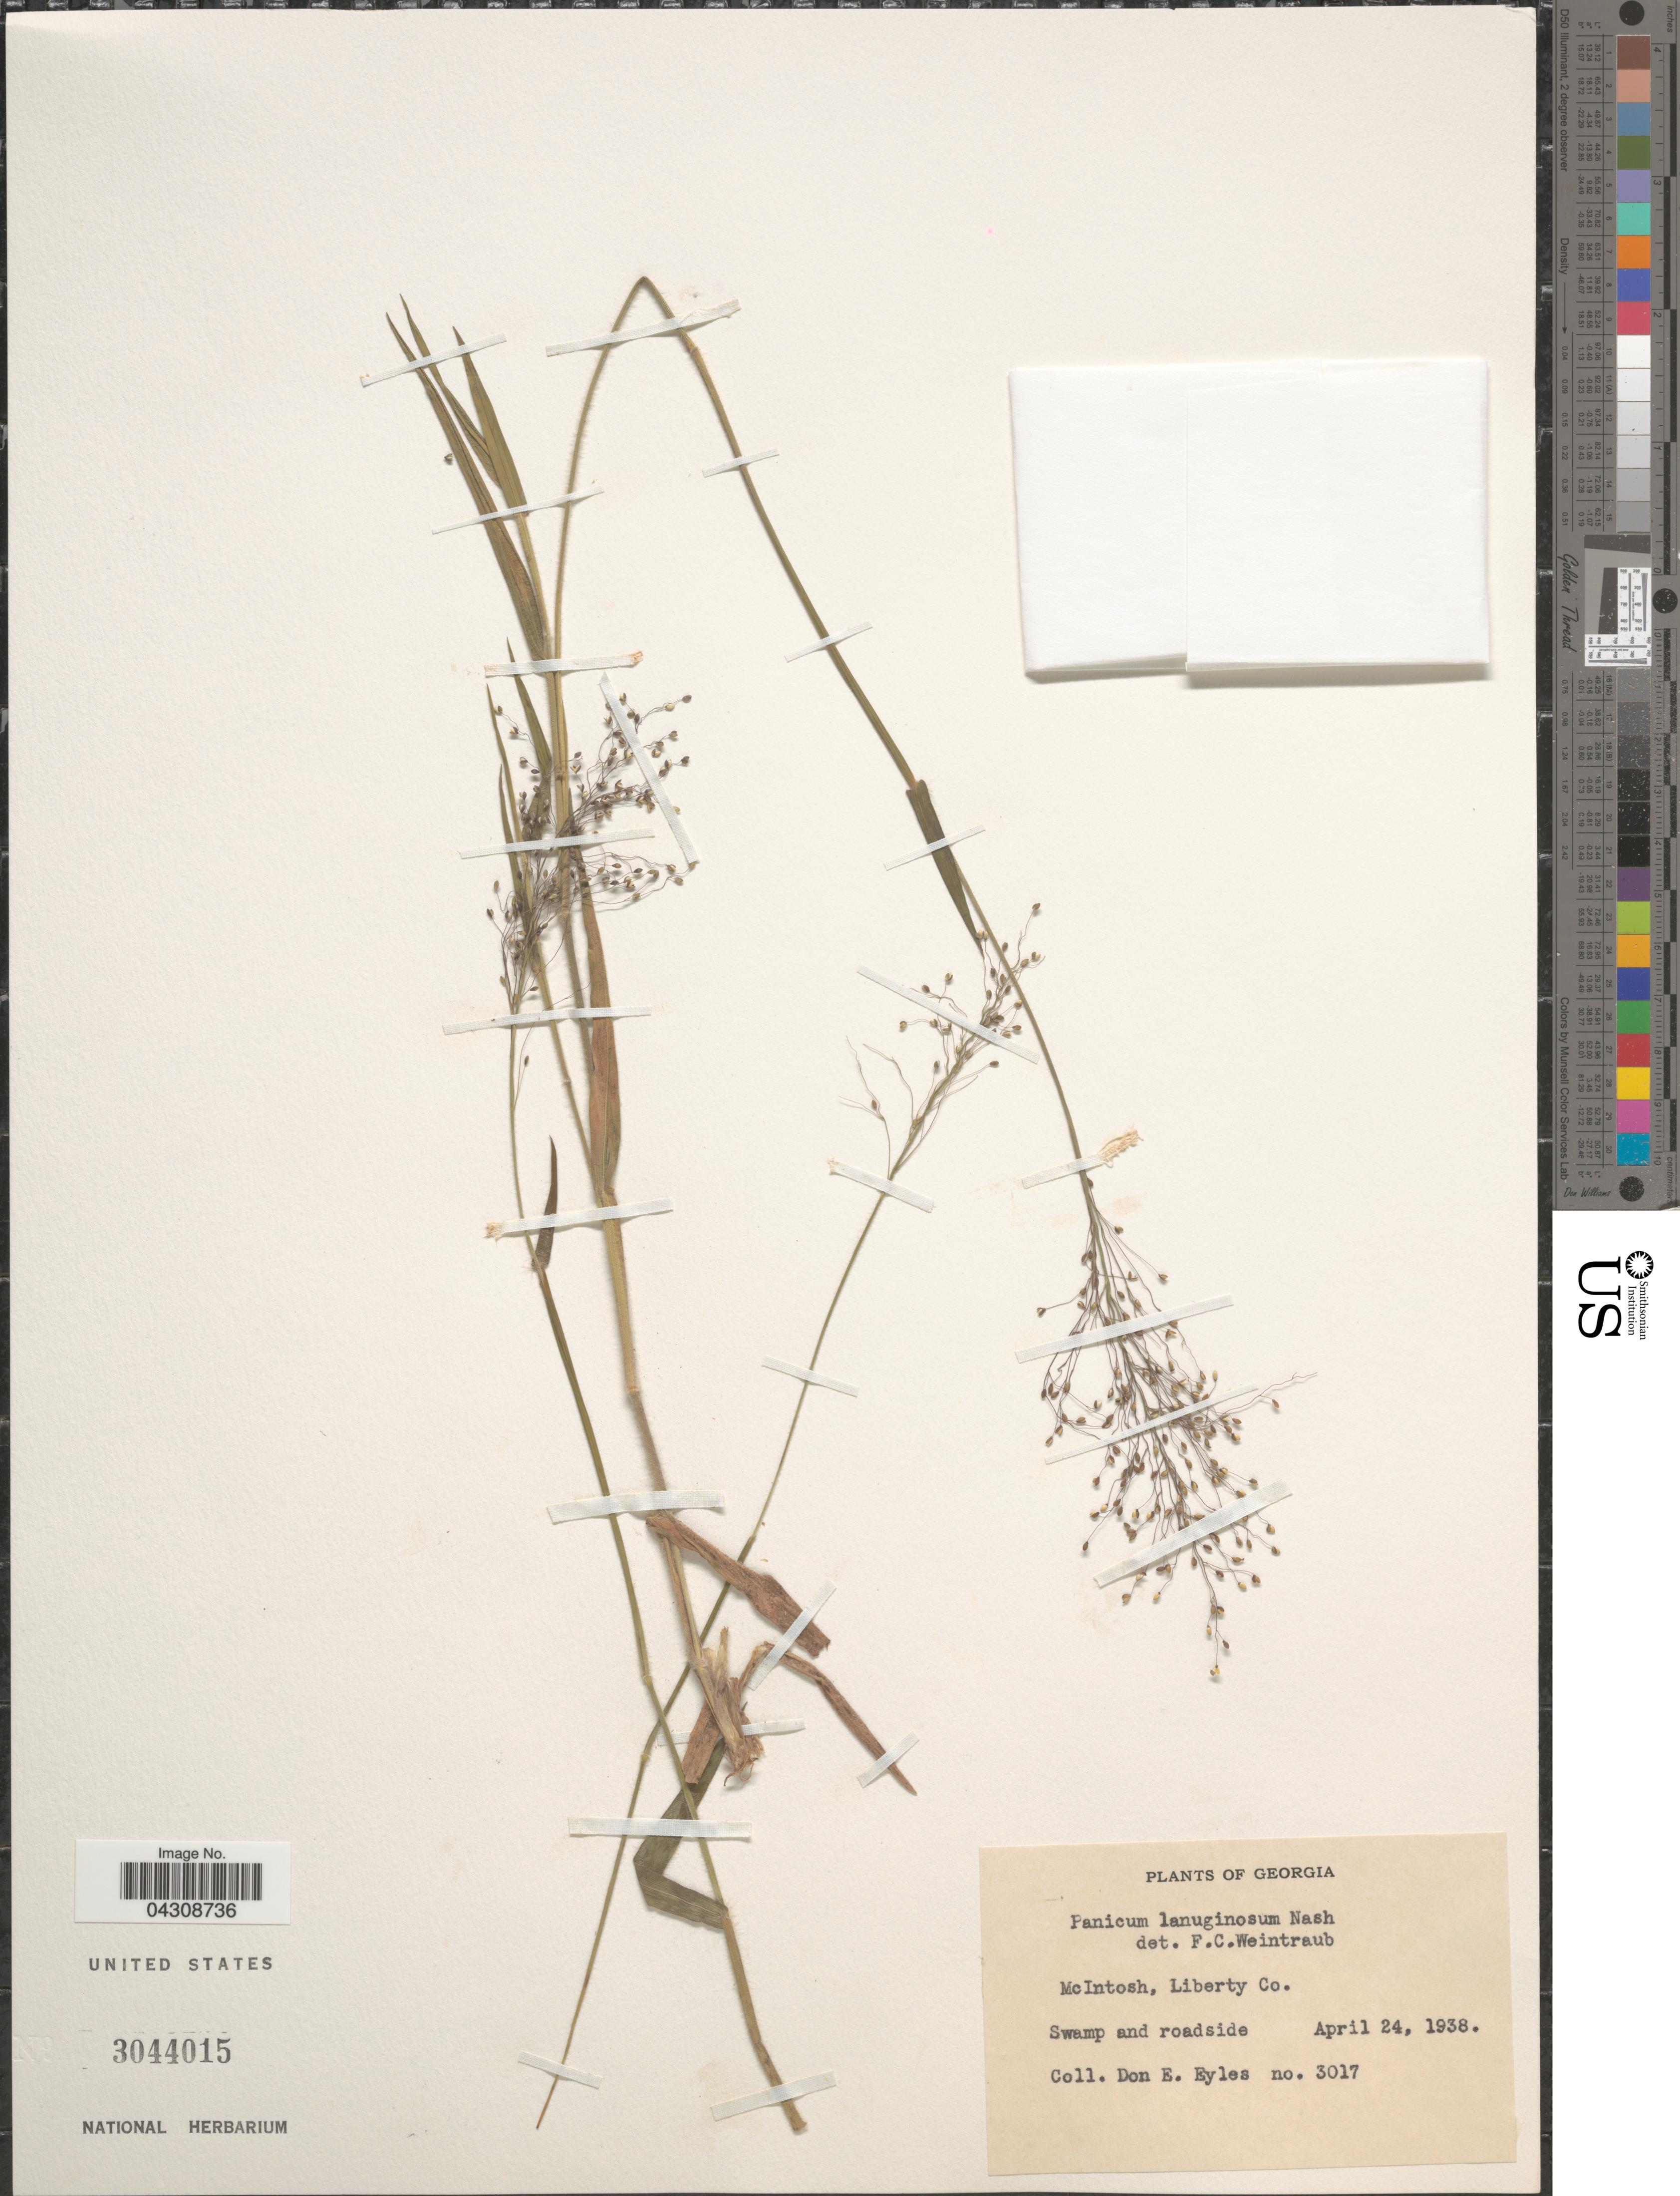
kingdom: Plantae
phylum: Tracheophyta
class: Liliopsida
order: Poales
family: Poaceae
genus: Dichanthelium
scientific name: Dichanthelium acuminatum var. acuminatum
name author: (Sw.) Gould & C.A. Clark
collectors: D. Eyles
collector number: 3017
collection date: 1938-04-24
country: United States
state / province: Georgia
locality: McIntosh, Liberty Co. Swamp and roadside.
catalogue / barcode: US 3044015